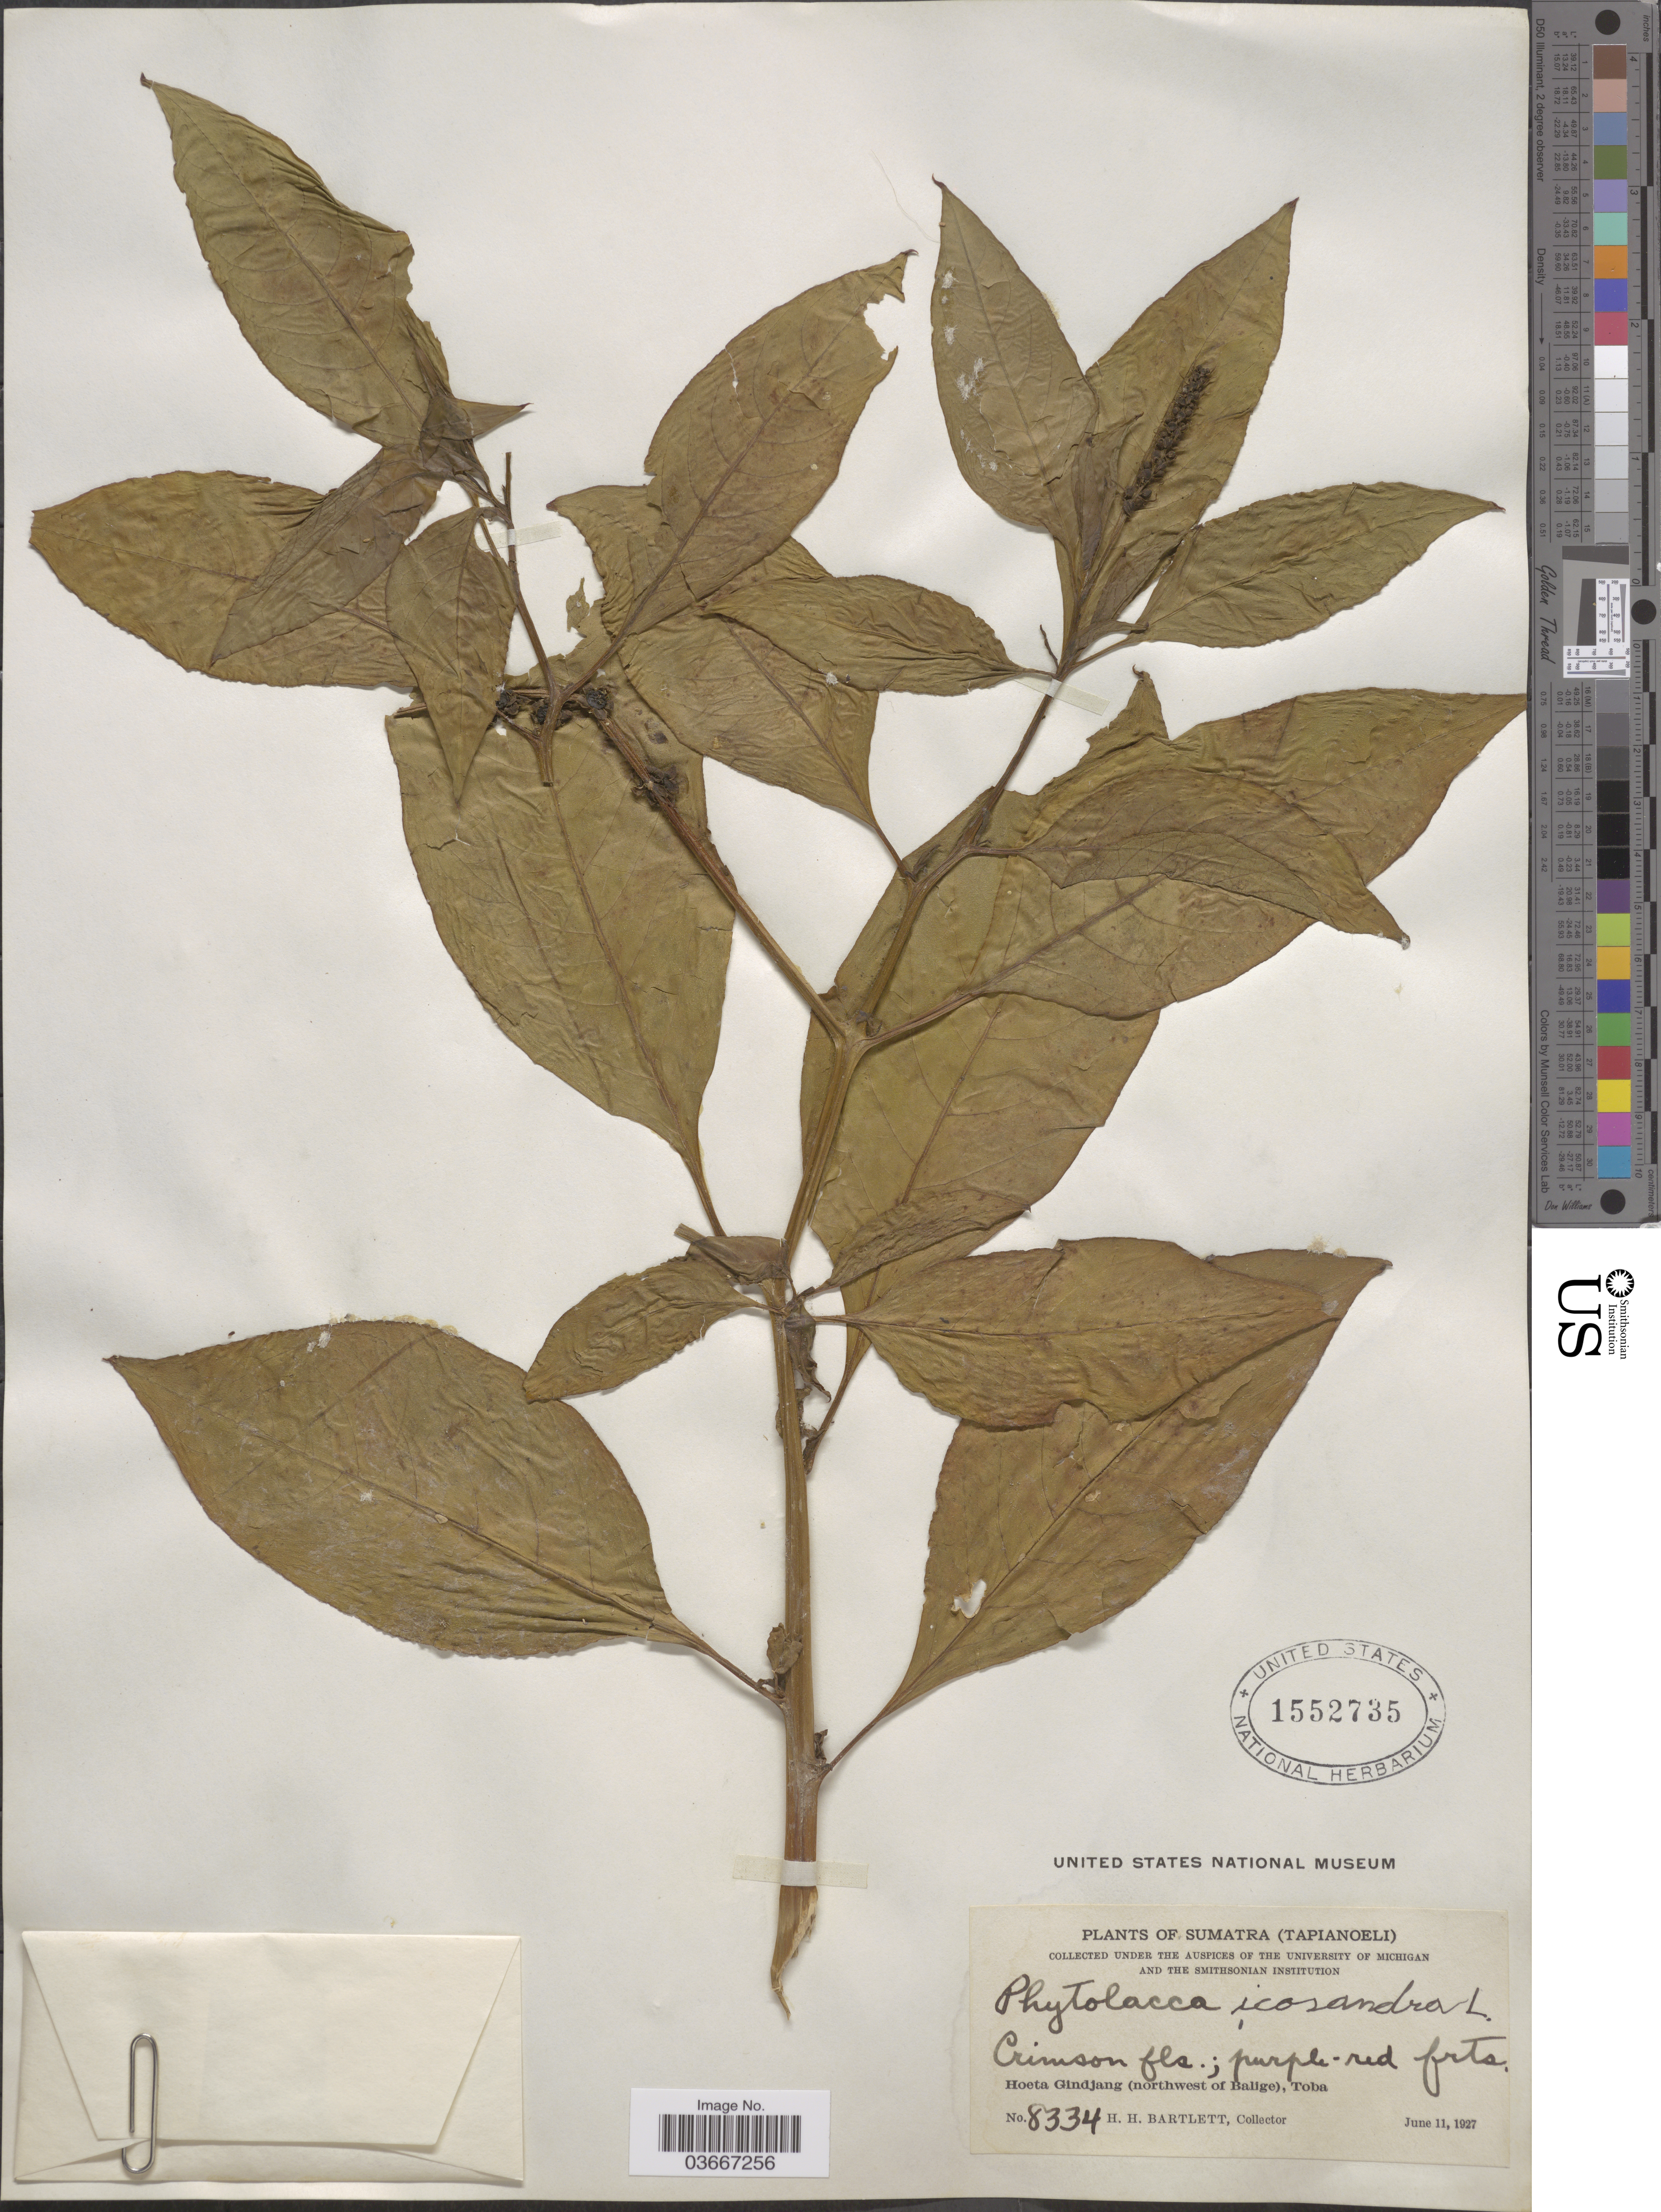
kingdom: Plantae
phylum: Tracheophyta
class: Magnoliopsida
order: Caryophyllales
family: Phytolaccaceae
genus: Phytolacca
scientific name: Phytolacca icosandra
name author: L.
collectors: H. H. Bartlett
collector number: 8334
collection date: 1927-06-11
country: Indonesia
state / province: Sumatra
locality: Tapianoeli. Hoeta Gindjang (northwest of Balige), Toba.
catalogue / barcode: US 1552735